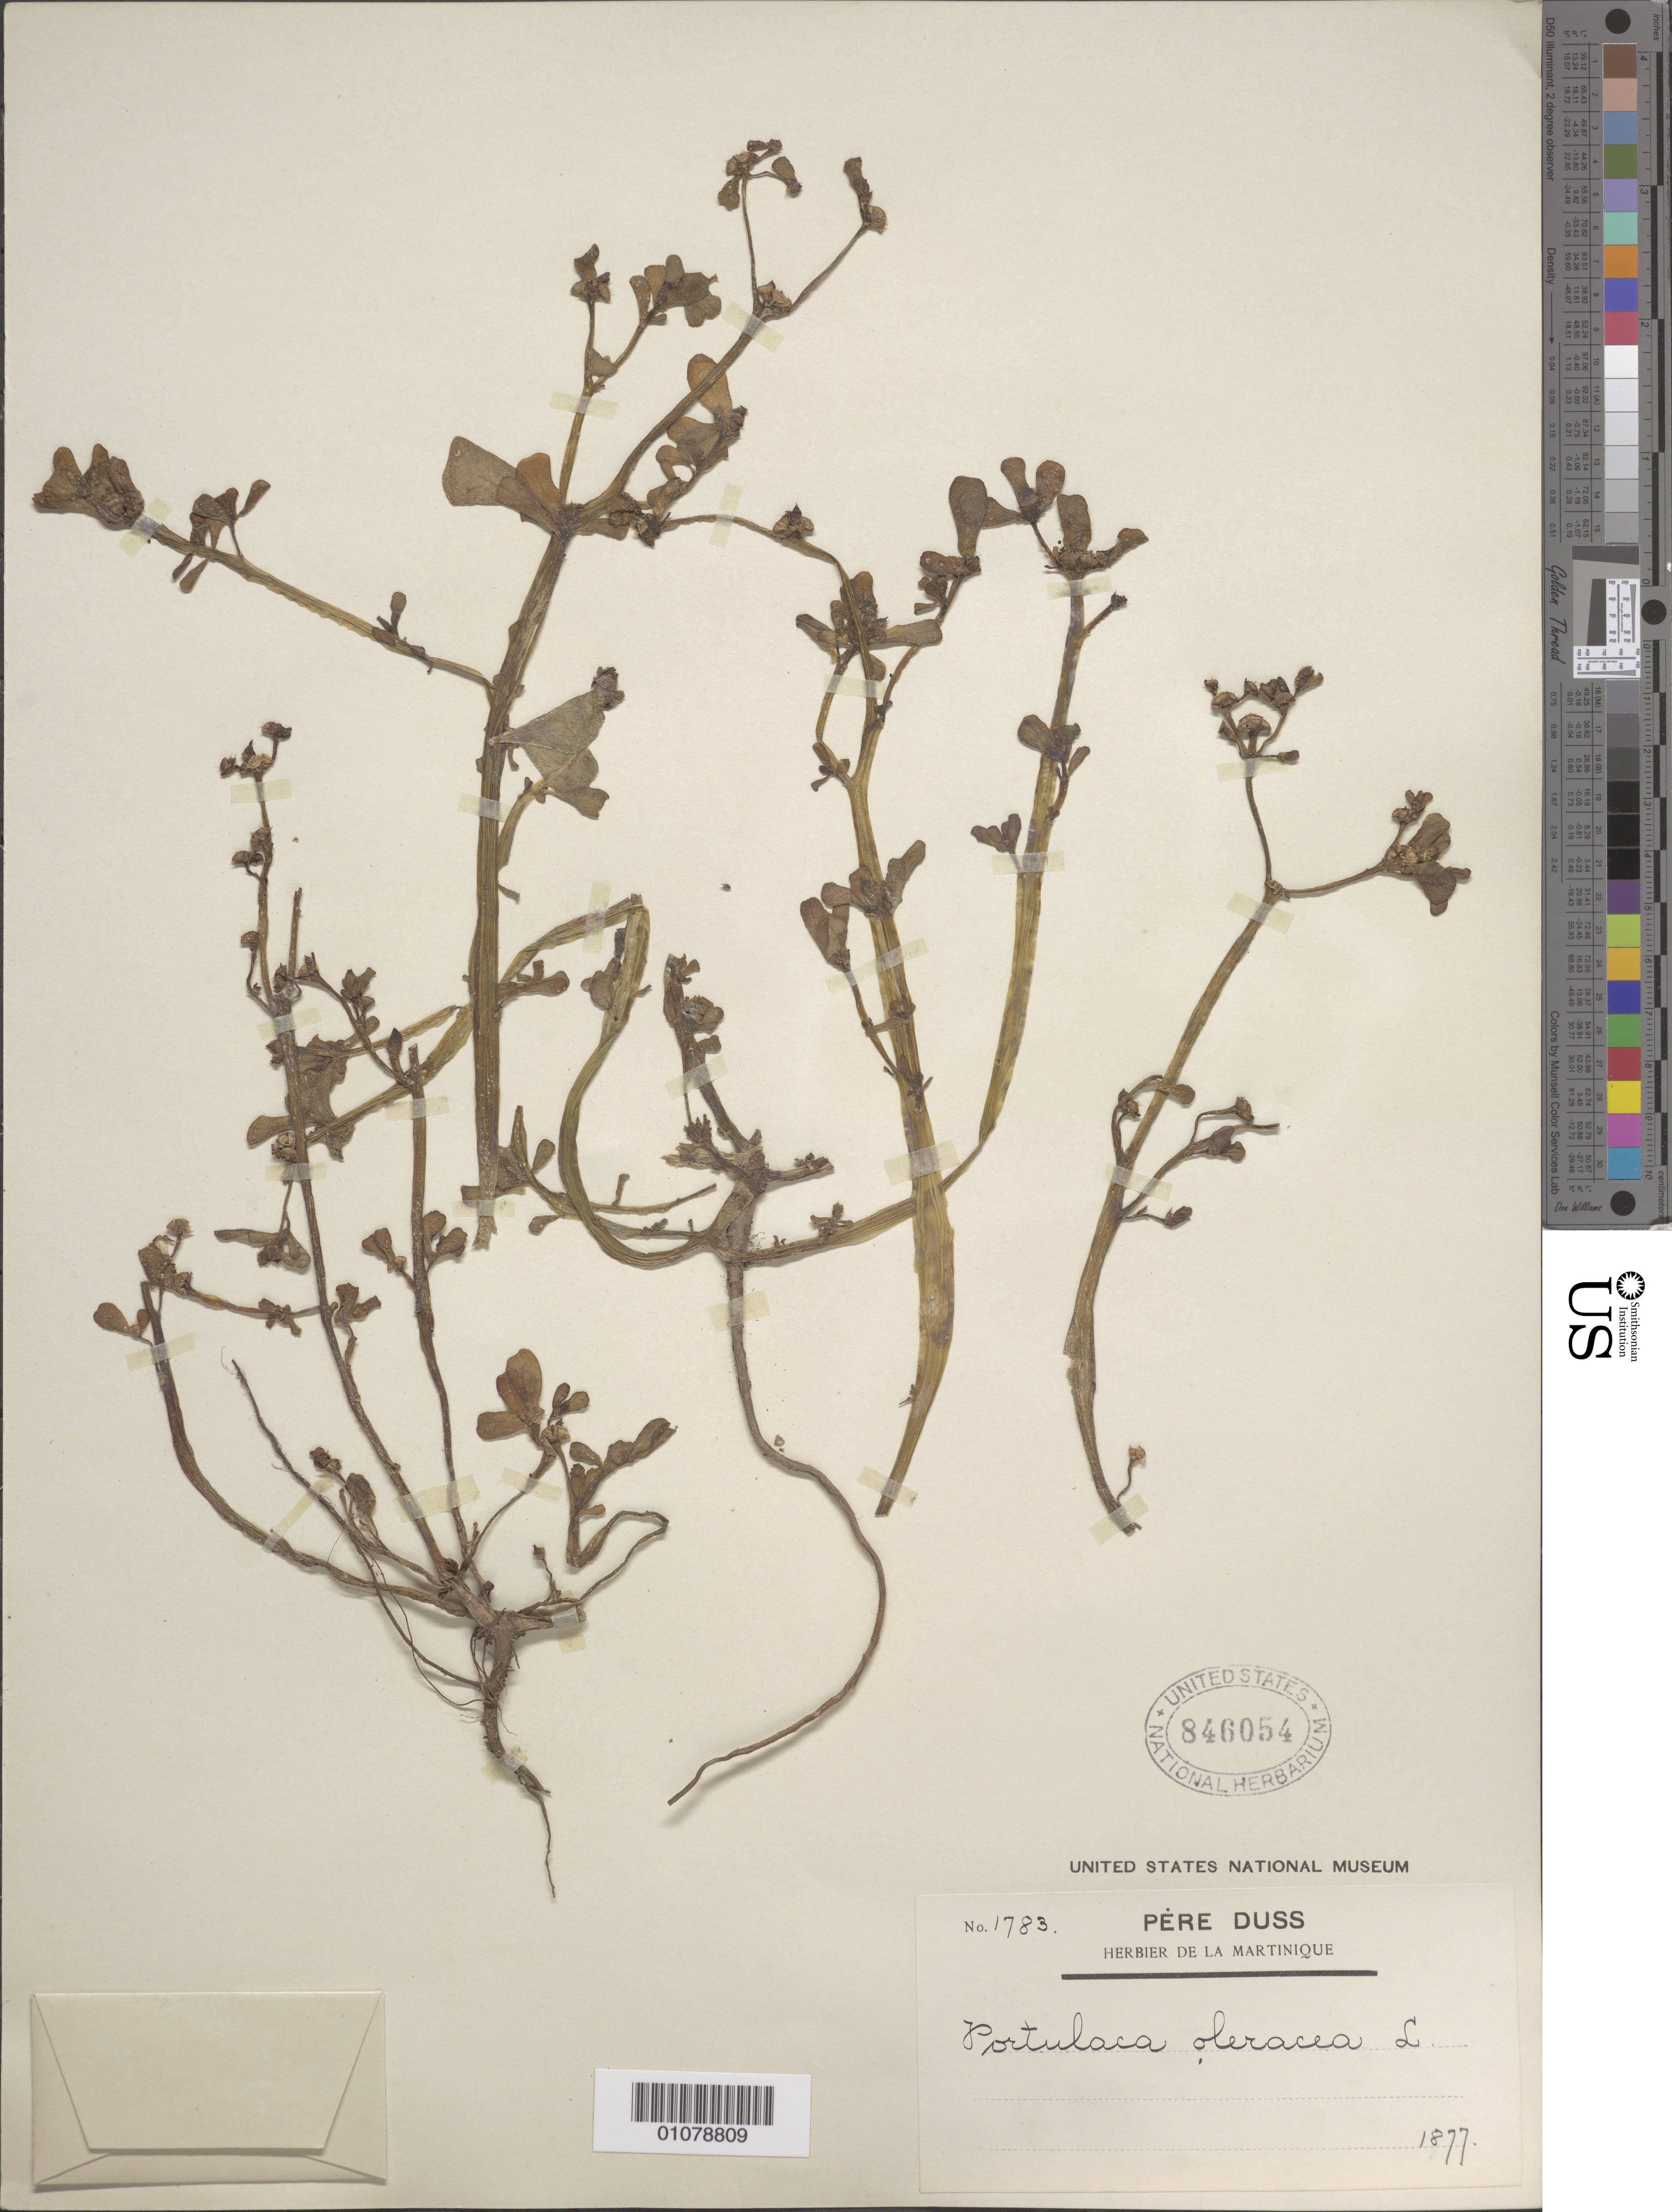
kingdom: Plantae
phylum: Tracheophyta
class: Magnoliopsida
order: Caryophyllales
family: Portulacaceae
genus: Portulaca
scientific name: Portulaca oleracea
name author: L.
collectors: Père Duss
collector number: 1783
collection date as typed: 1877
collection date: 1877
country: Martinique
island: Martinique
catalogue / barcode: US 846054